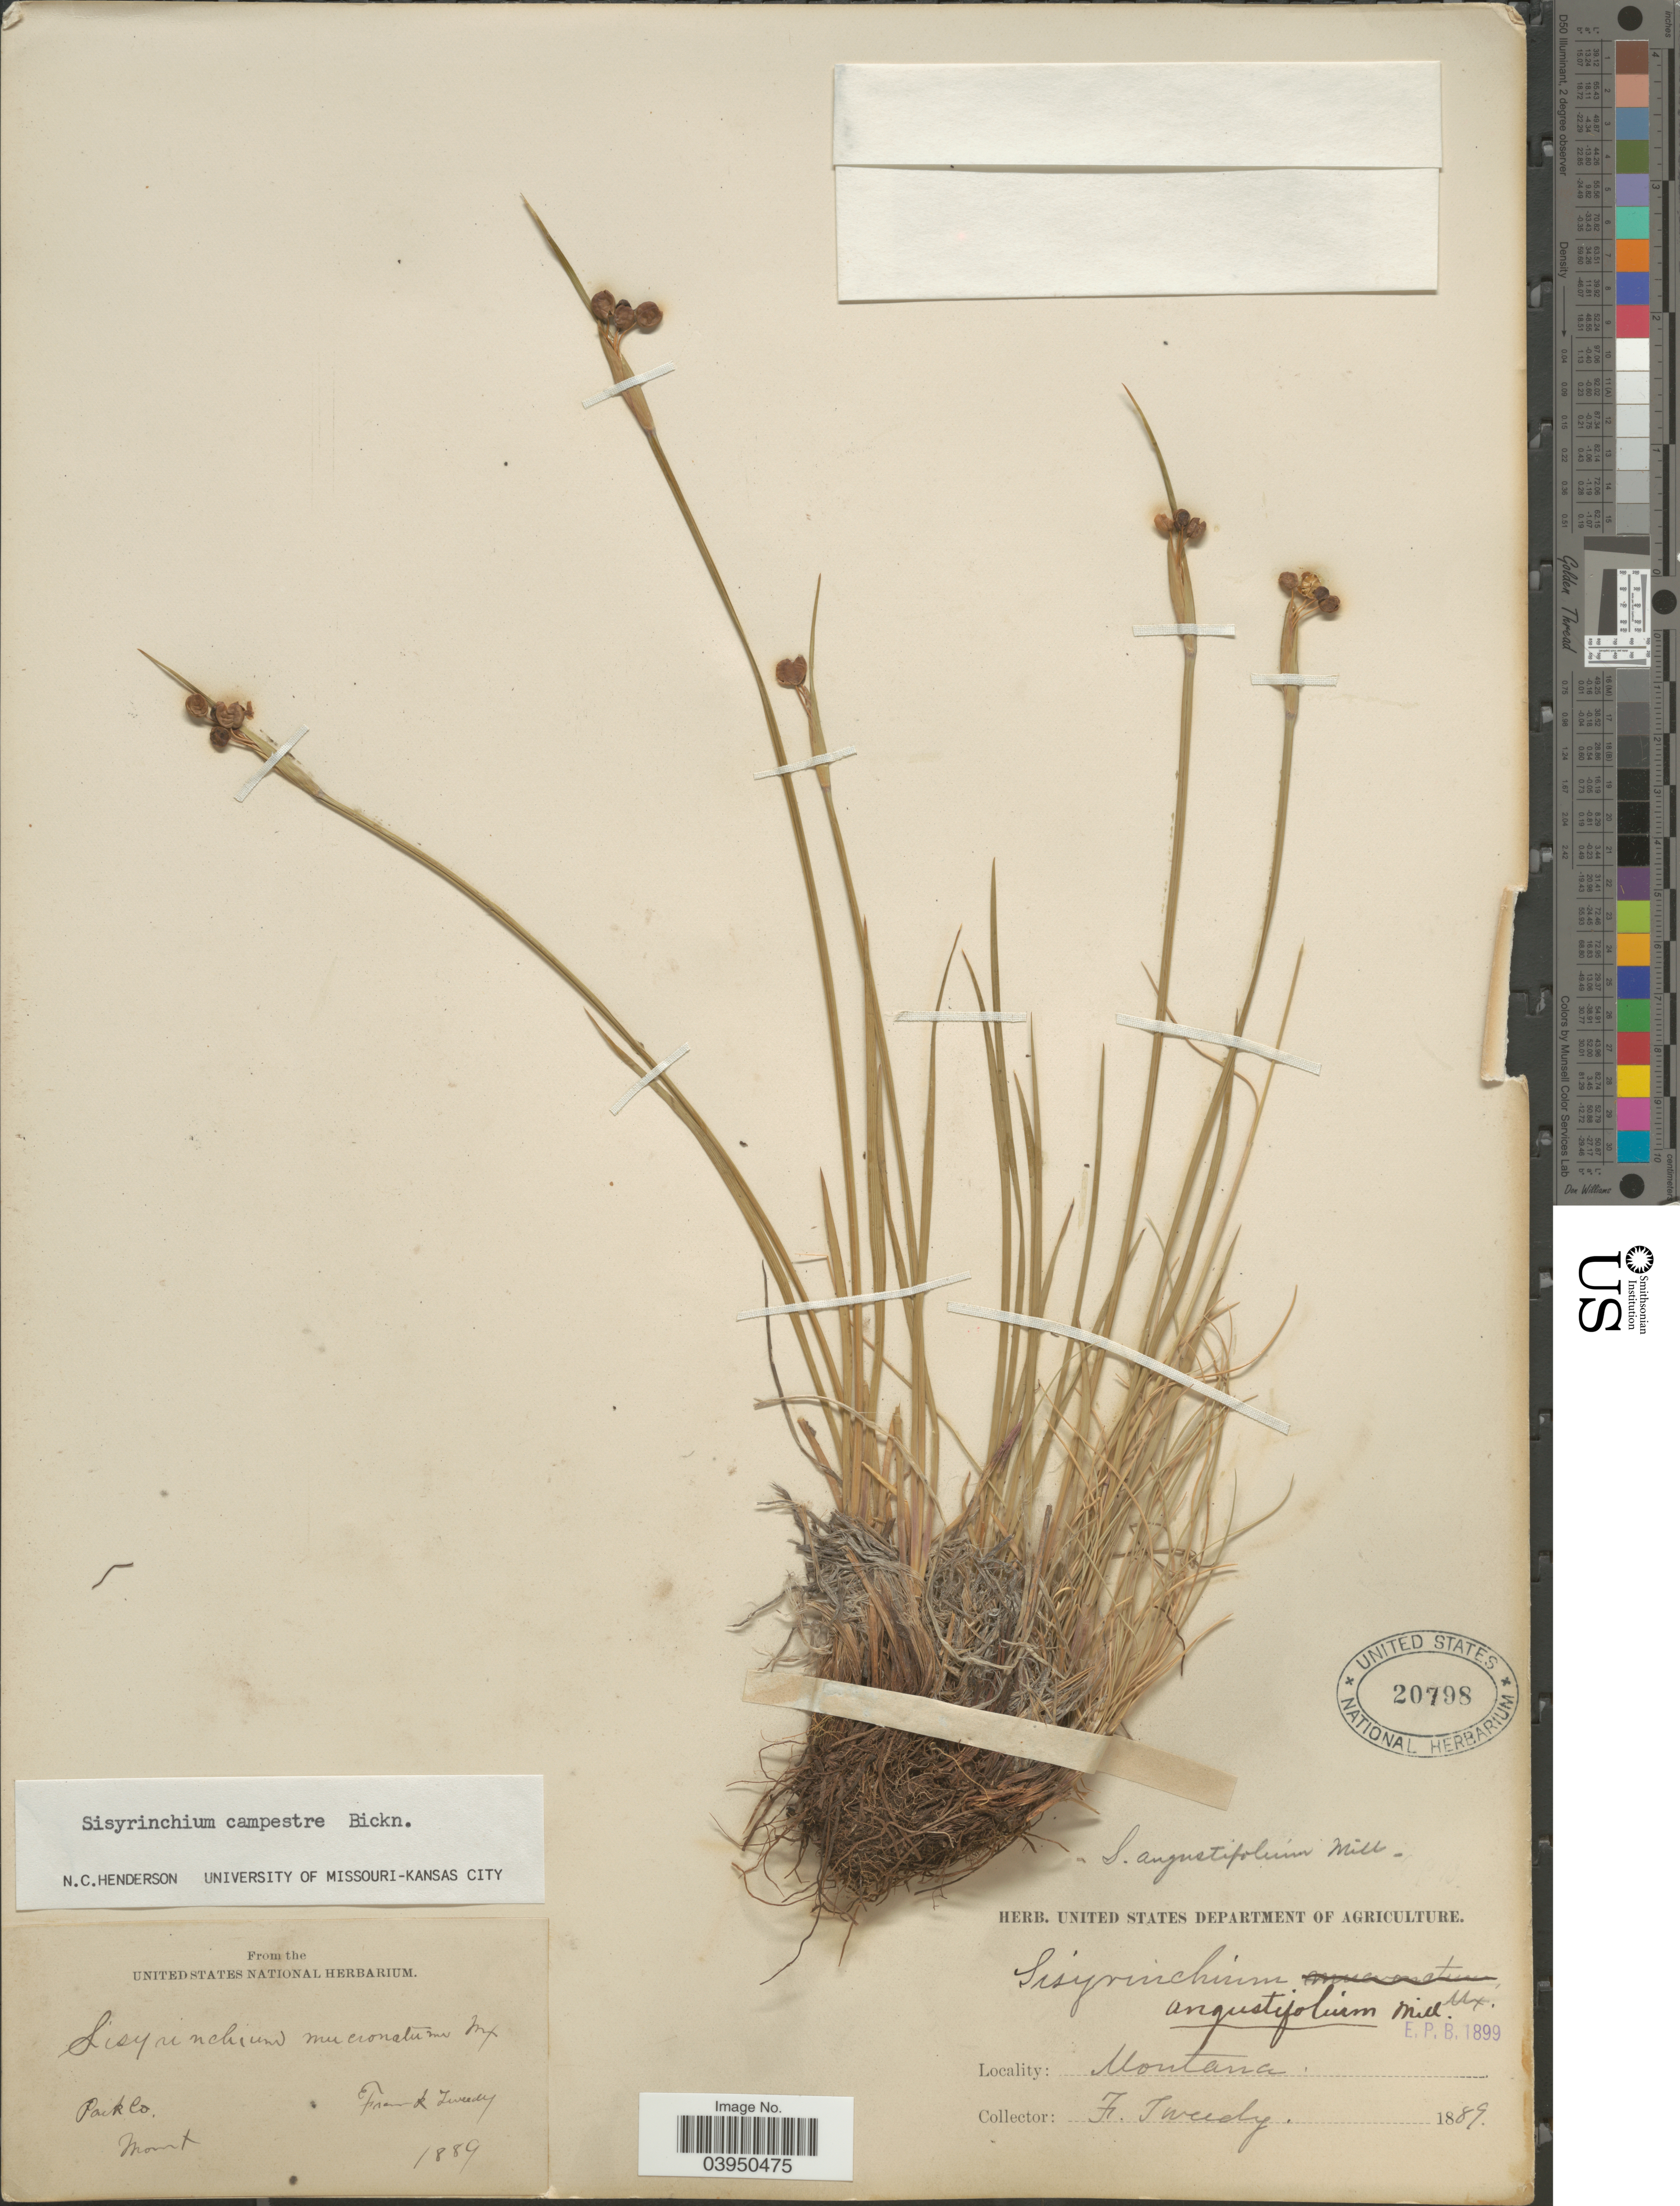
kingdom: Plantae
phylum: Tracheophyta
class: Liliopsida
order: Asparagales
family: Iridaceae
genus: Sisyrinchium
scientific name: Sisyrinchium angustifolium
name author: Mill.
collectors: F. Tweedy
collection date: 1889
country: United States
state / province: Montana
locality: Park Co.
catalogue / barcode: US 20798